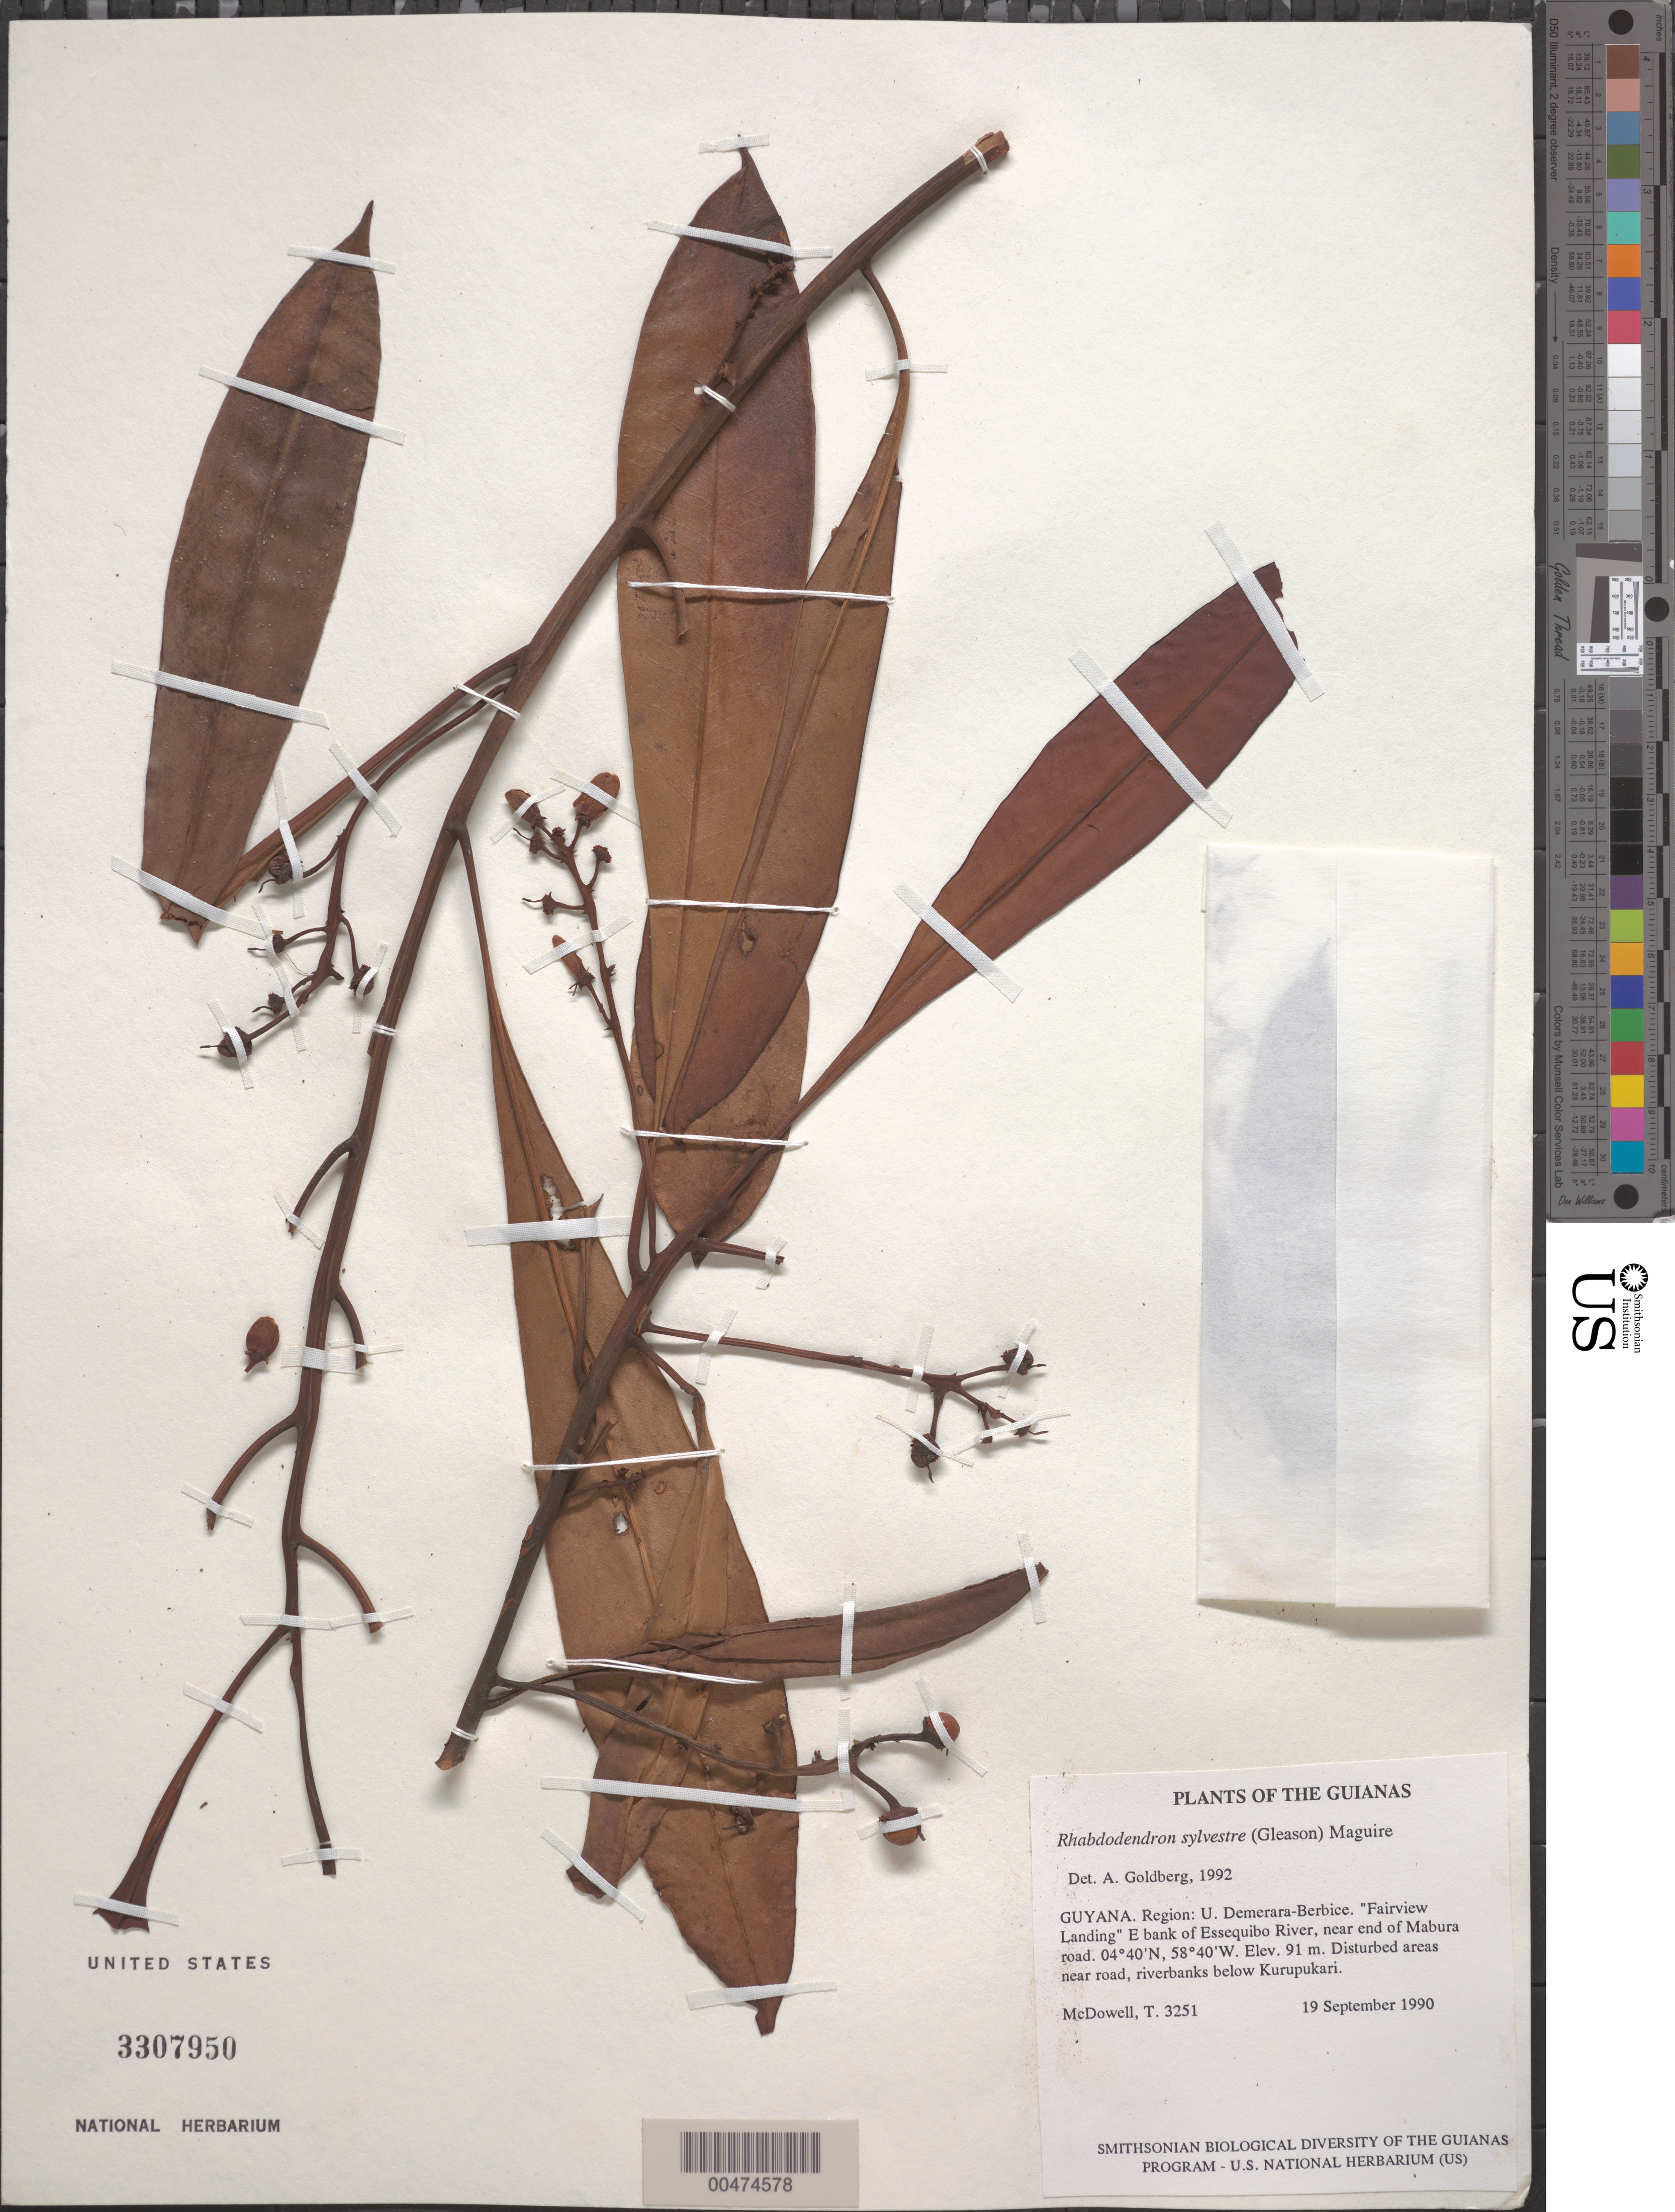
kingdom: Plantae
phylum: Tracheophyta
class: Magnoliopsida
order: Caryophyllales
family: Rhabdodendraceae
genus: Rhabdodendron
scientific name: Rhabdodendron sylvestre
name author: (Gleason) Maguire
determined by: Goldberg, Aaron, (US), NMNH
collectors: T. McDowell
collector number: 3251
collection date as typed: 19 September 1990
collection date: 1990-09-19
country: Guyana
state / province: U. Demerara-Berbice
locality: "Fairview Landing" E bank of Essequibo River, near end of Mabura road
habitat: Disturbed areas near road, riverbanks below Kurupukari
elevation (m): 91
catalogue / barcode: US 3307950